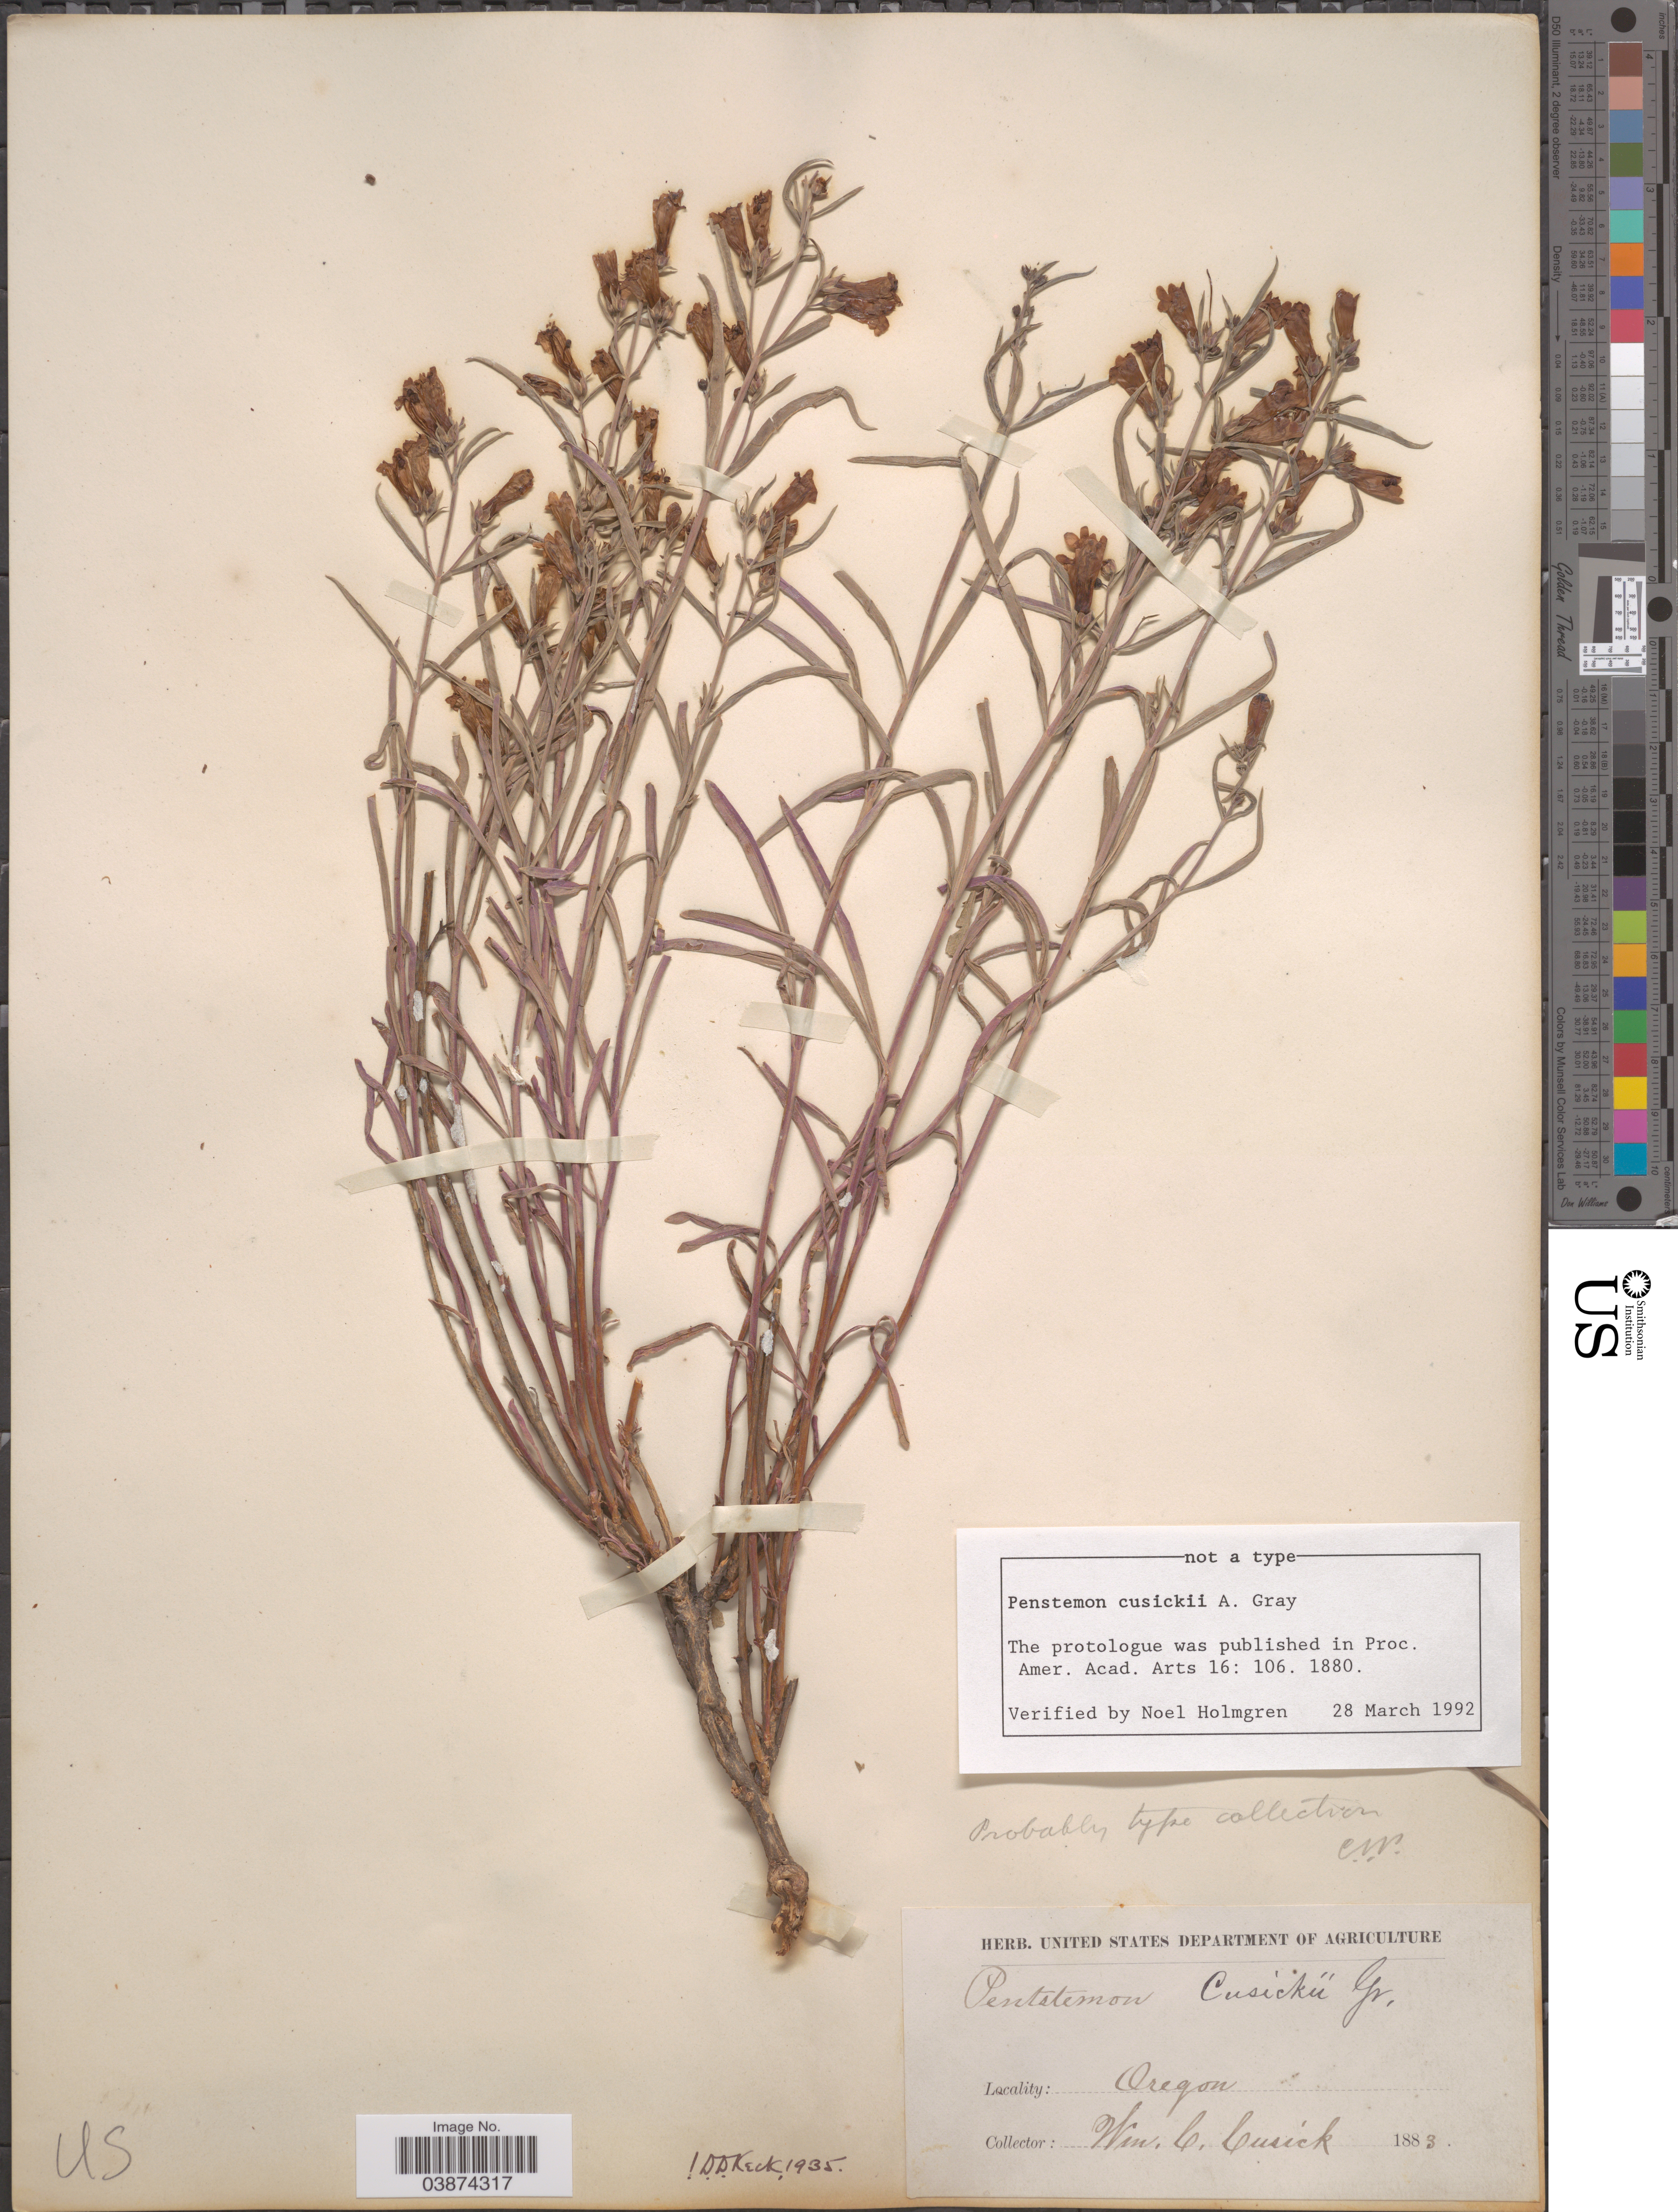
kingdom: Plantae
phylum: Tracheophyta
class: Magnoliopsida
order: Lamiales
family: Plantaginaceae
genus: Penstemon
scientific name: Penstemon cusickii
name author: A. Gray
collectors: W. C. Cusick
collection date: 1883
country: United States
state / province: Oregon